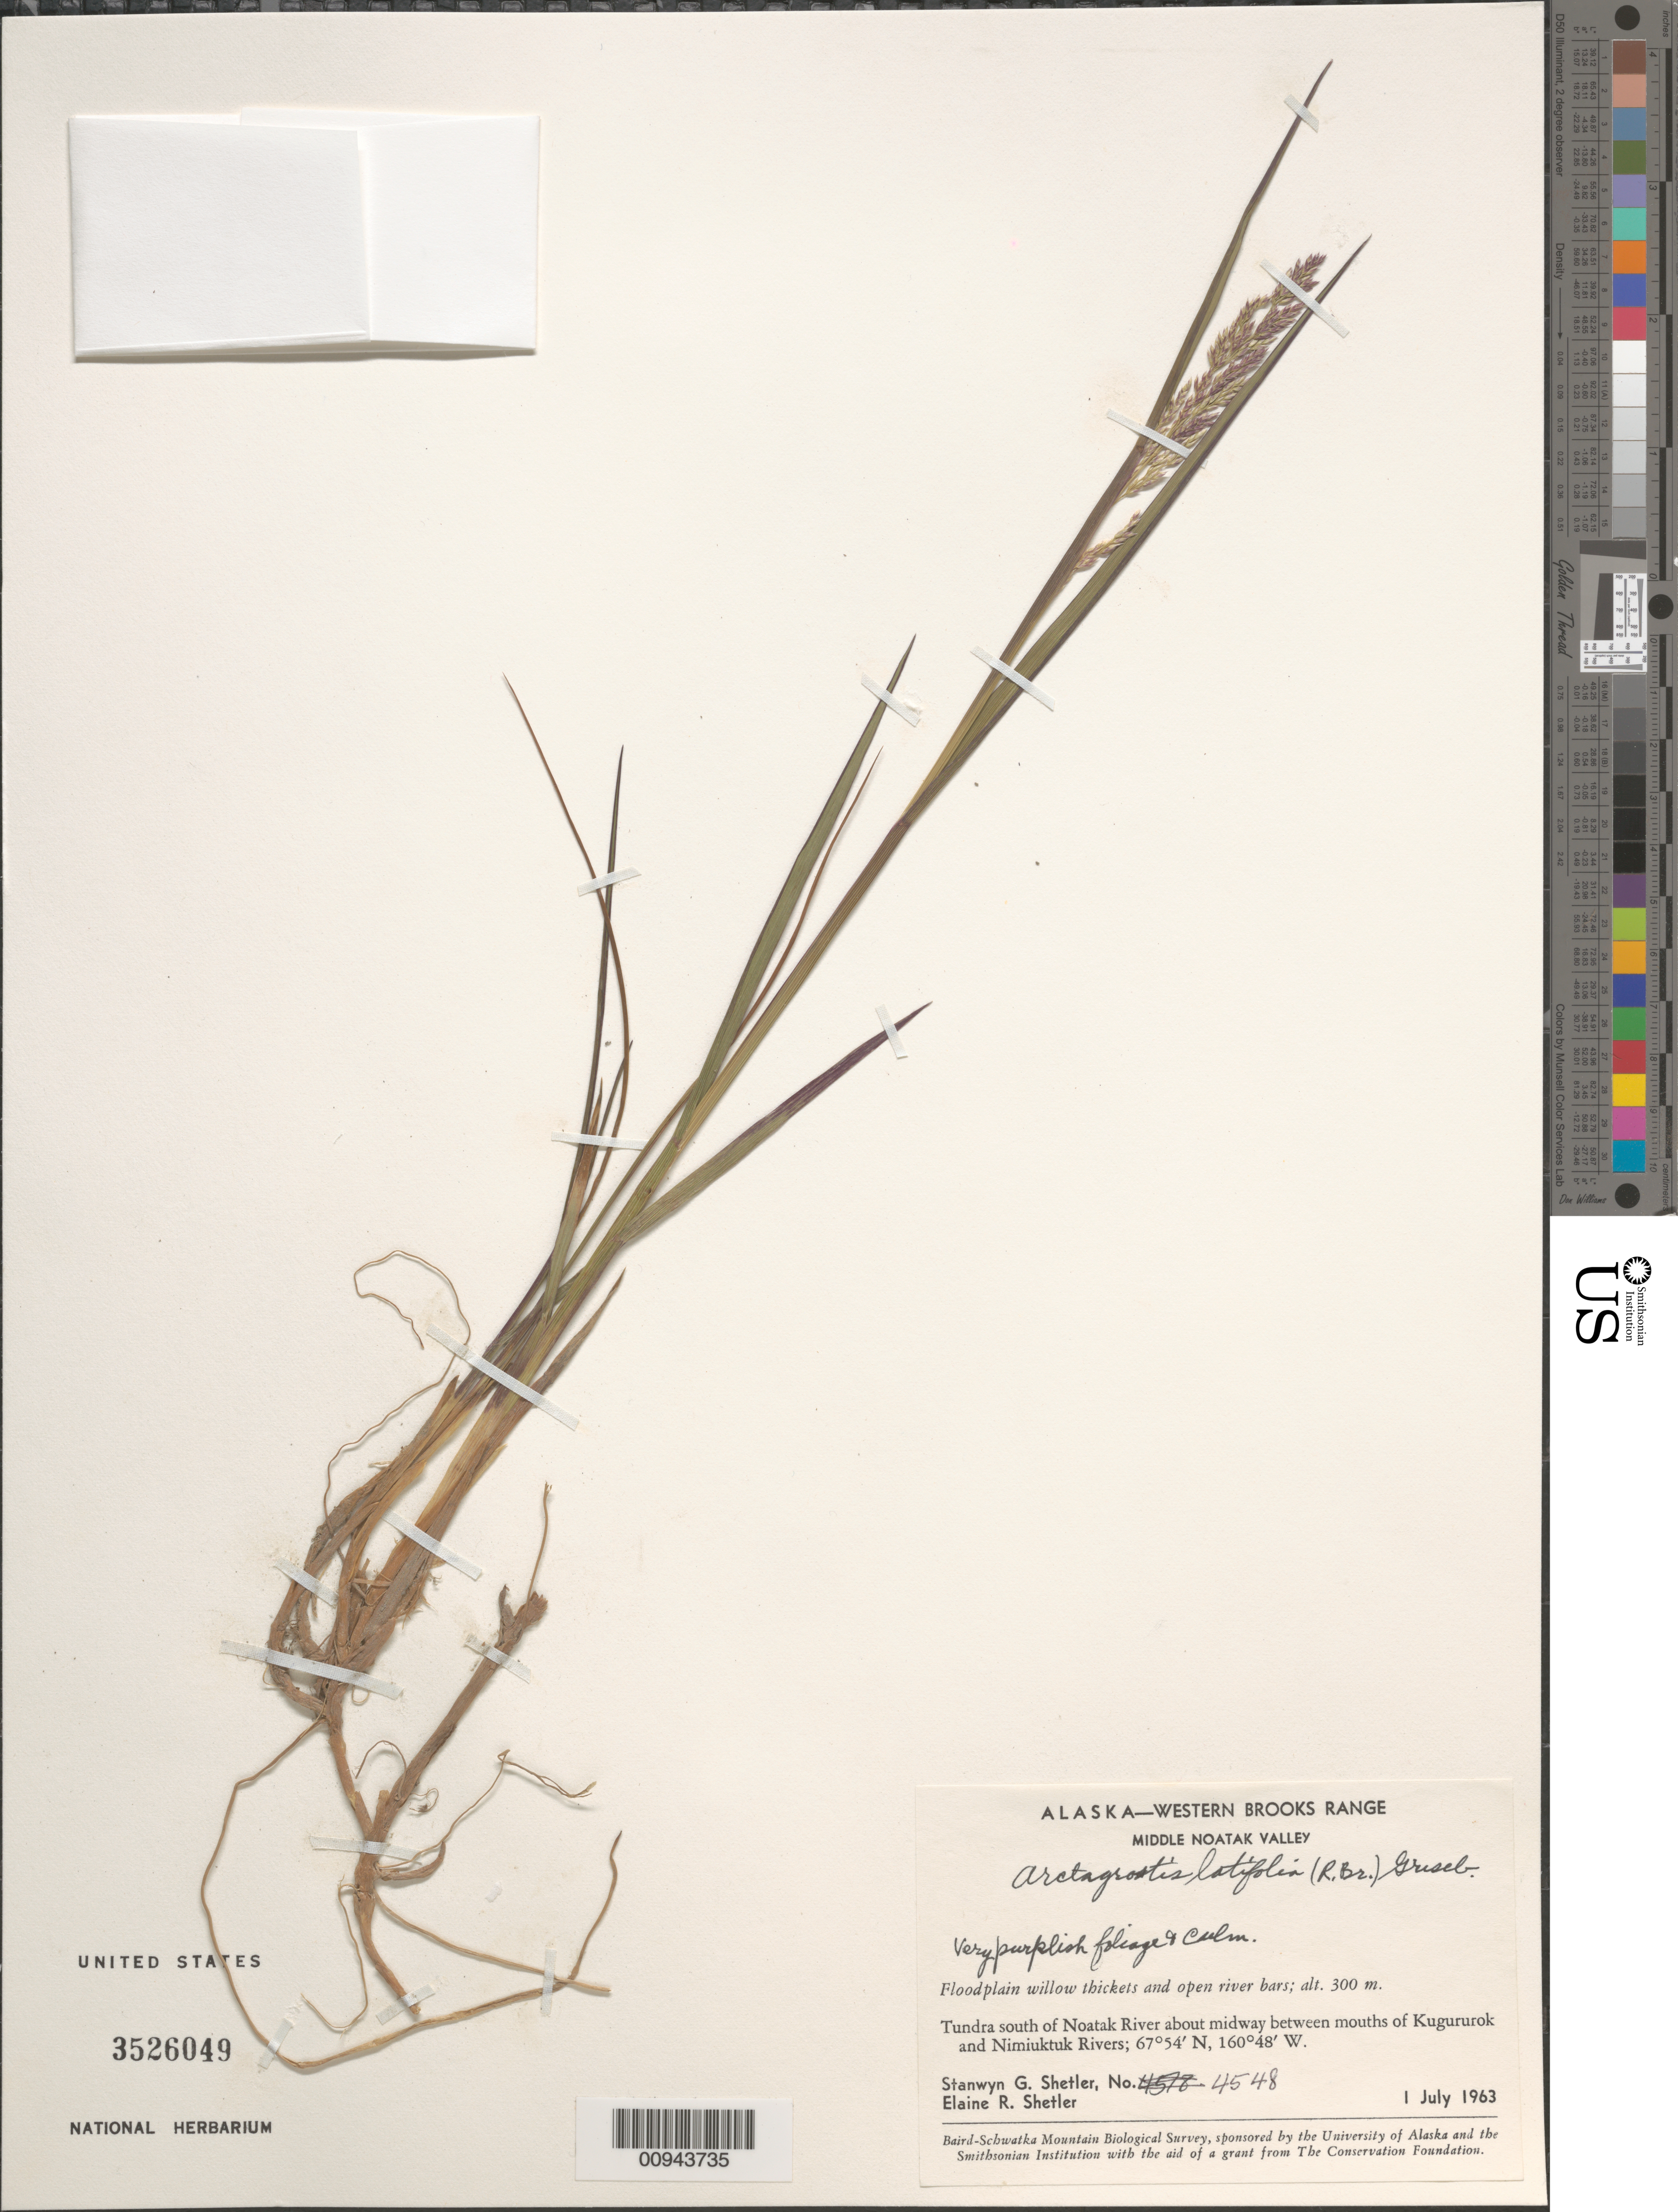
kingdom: Plantae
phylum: Tracheophyta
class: Liliopsida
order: Poales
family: Poaceae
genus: Arctagrostis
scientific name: Arctagrostis latifolia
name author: (R. Br.) Griseb.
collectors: S. Shetler & E. R. Shetler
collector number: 4548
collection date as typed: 01 Jul 1963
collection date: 1963-07-01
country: United States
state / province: Alaska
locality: S of Noatak River about midway between mouths of Kugururok and Nimiuktuk Rivers. Western Brooks Range, Middle Noatak Valley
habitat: Tundra. Floodplain willow thickets and open river bars.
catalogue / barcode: US 3526049